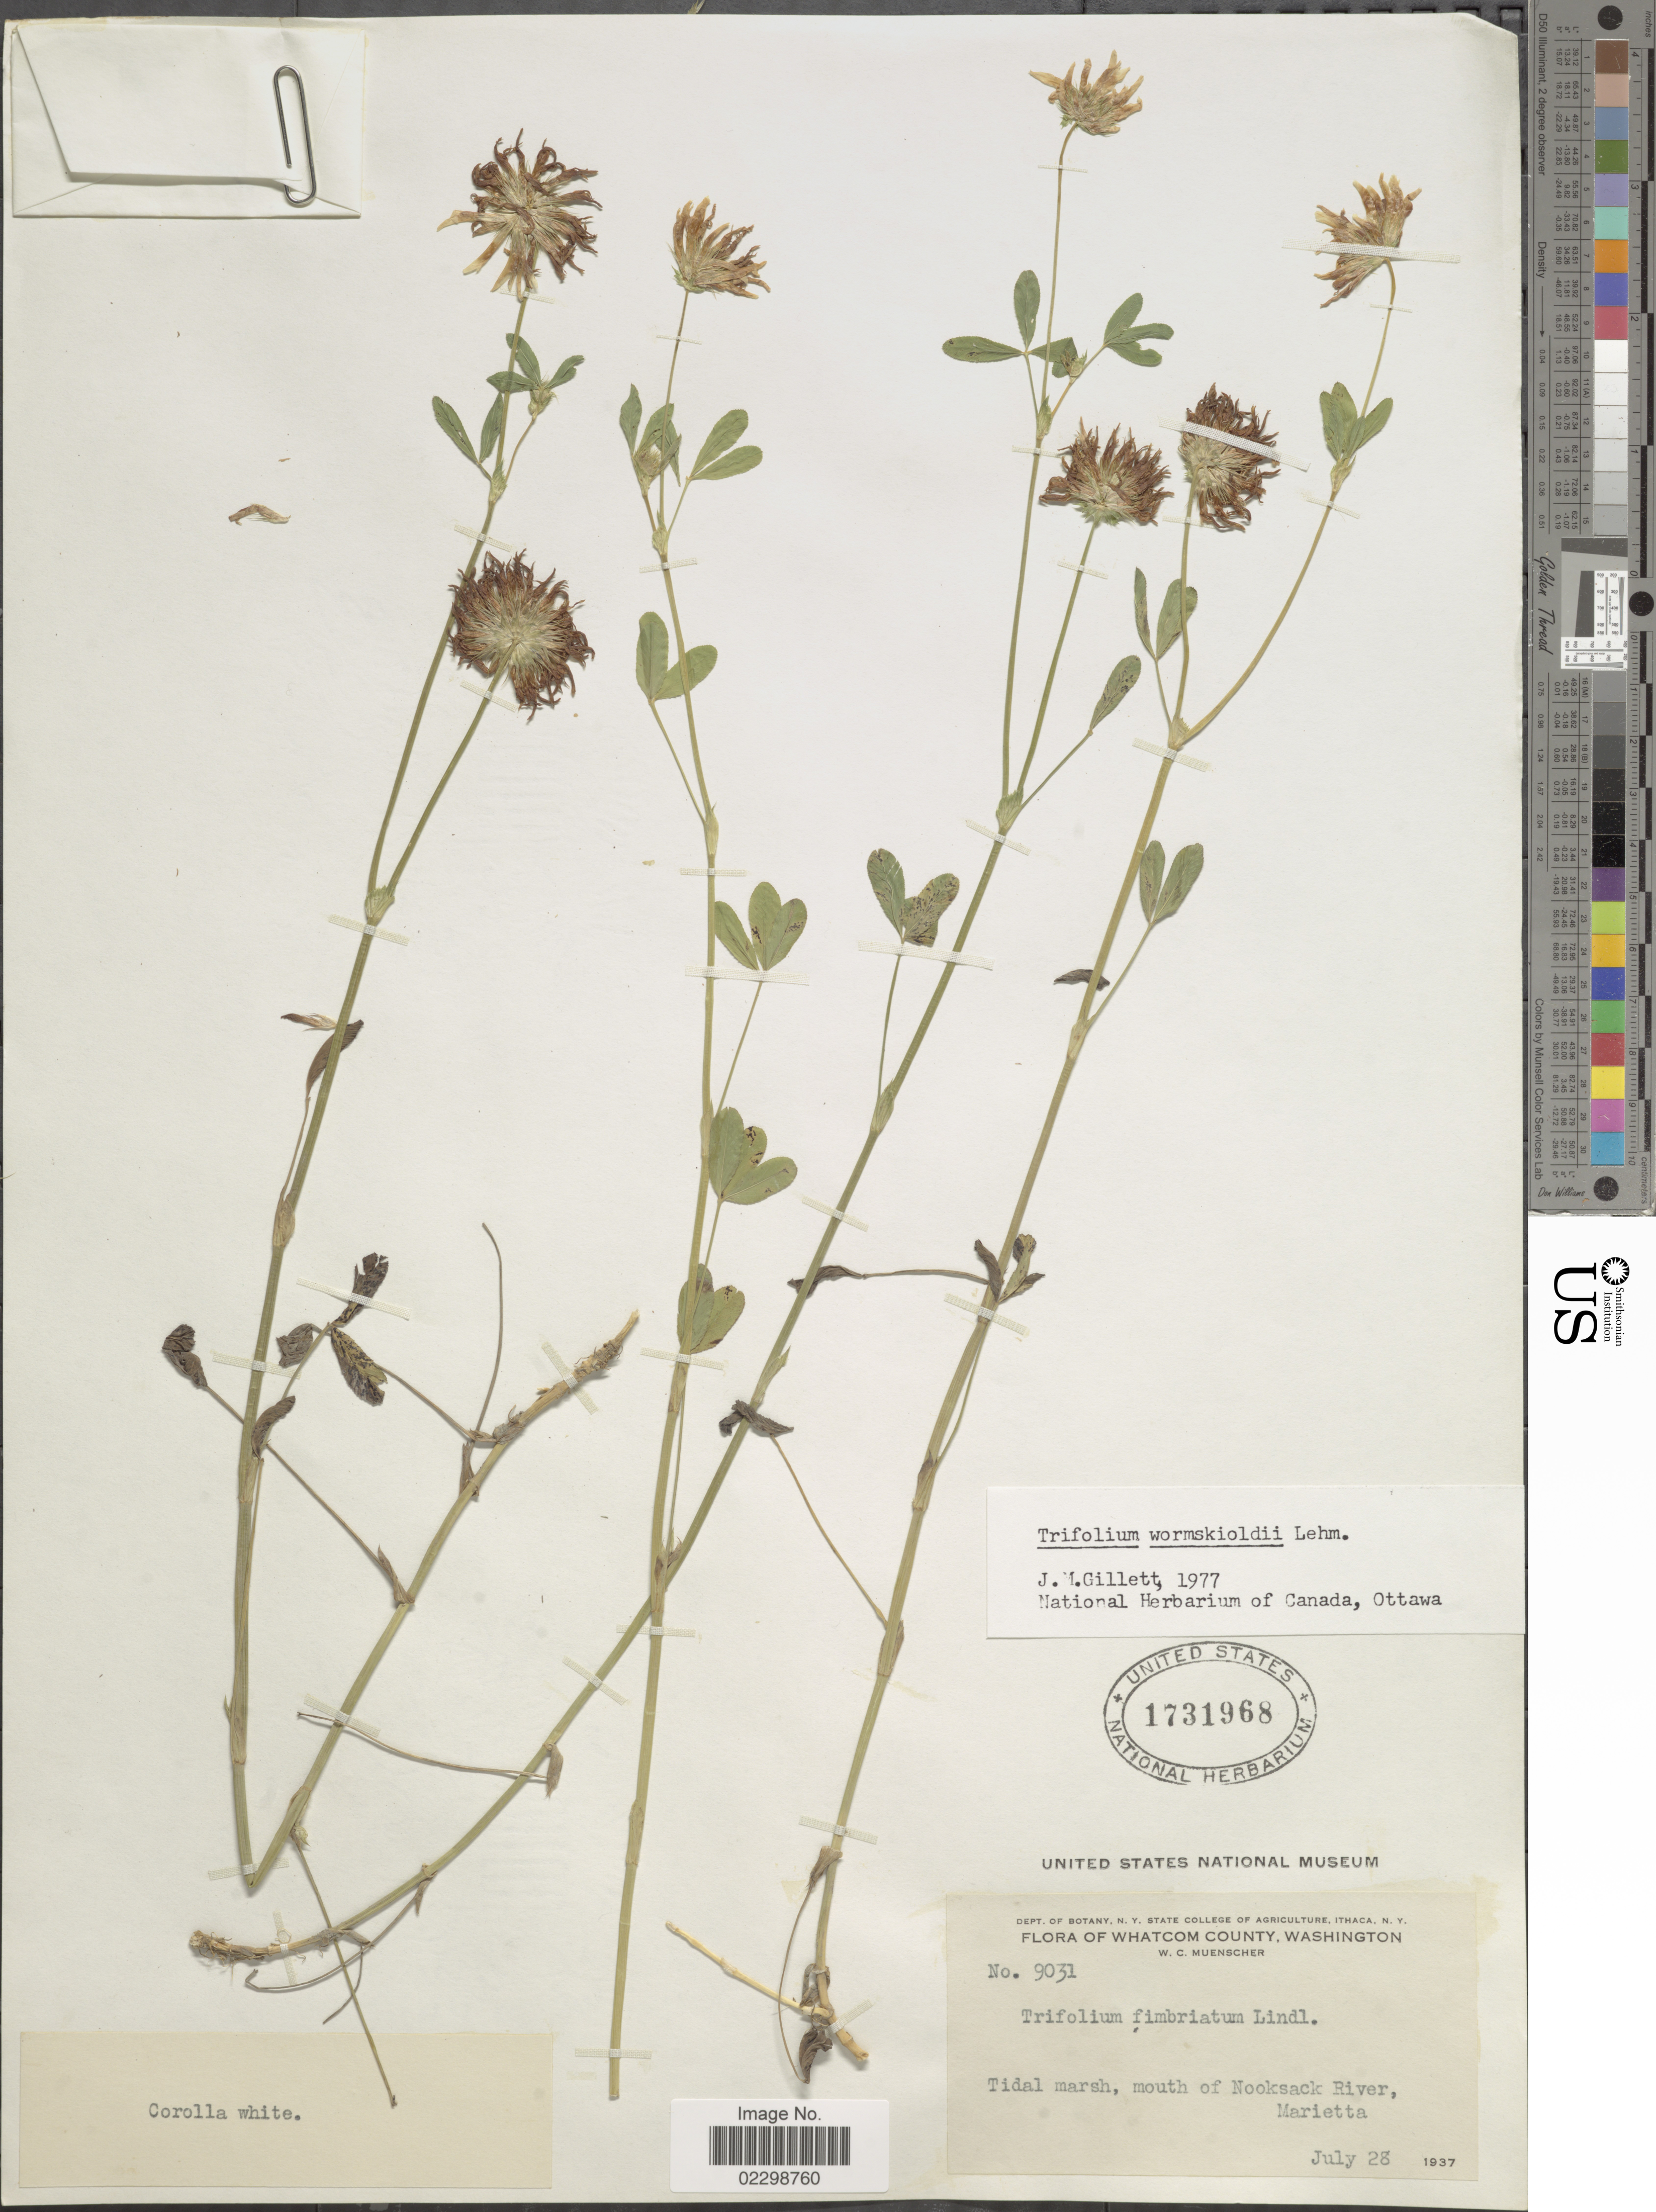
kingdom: Plantae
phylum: Tracheophyta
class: Magnoliopsida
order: Fabales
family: Fabaceae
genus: Trifolium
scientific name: Trifolium wormskioldii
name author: Lehm.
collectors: W. Muenscher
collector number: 9031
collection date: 1937-07-28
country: United States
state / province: Washington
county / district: Whatcom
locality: Tidal marsh, mouth of Noosack River, Marietta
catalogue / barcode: US 1731968